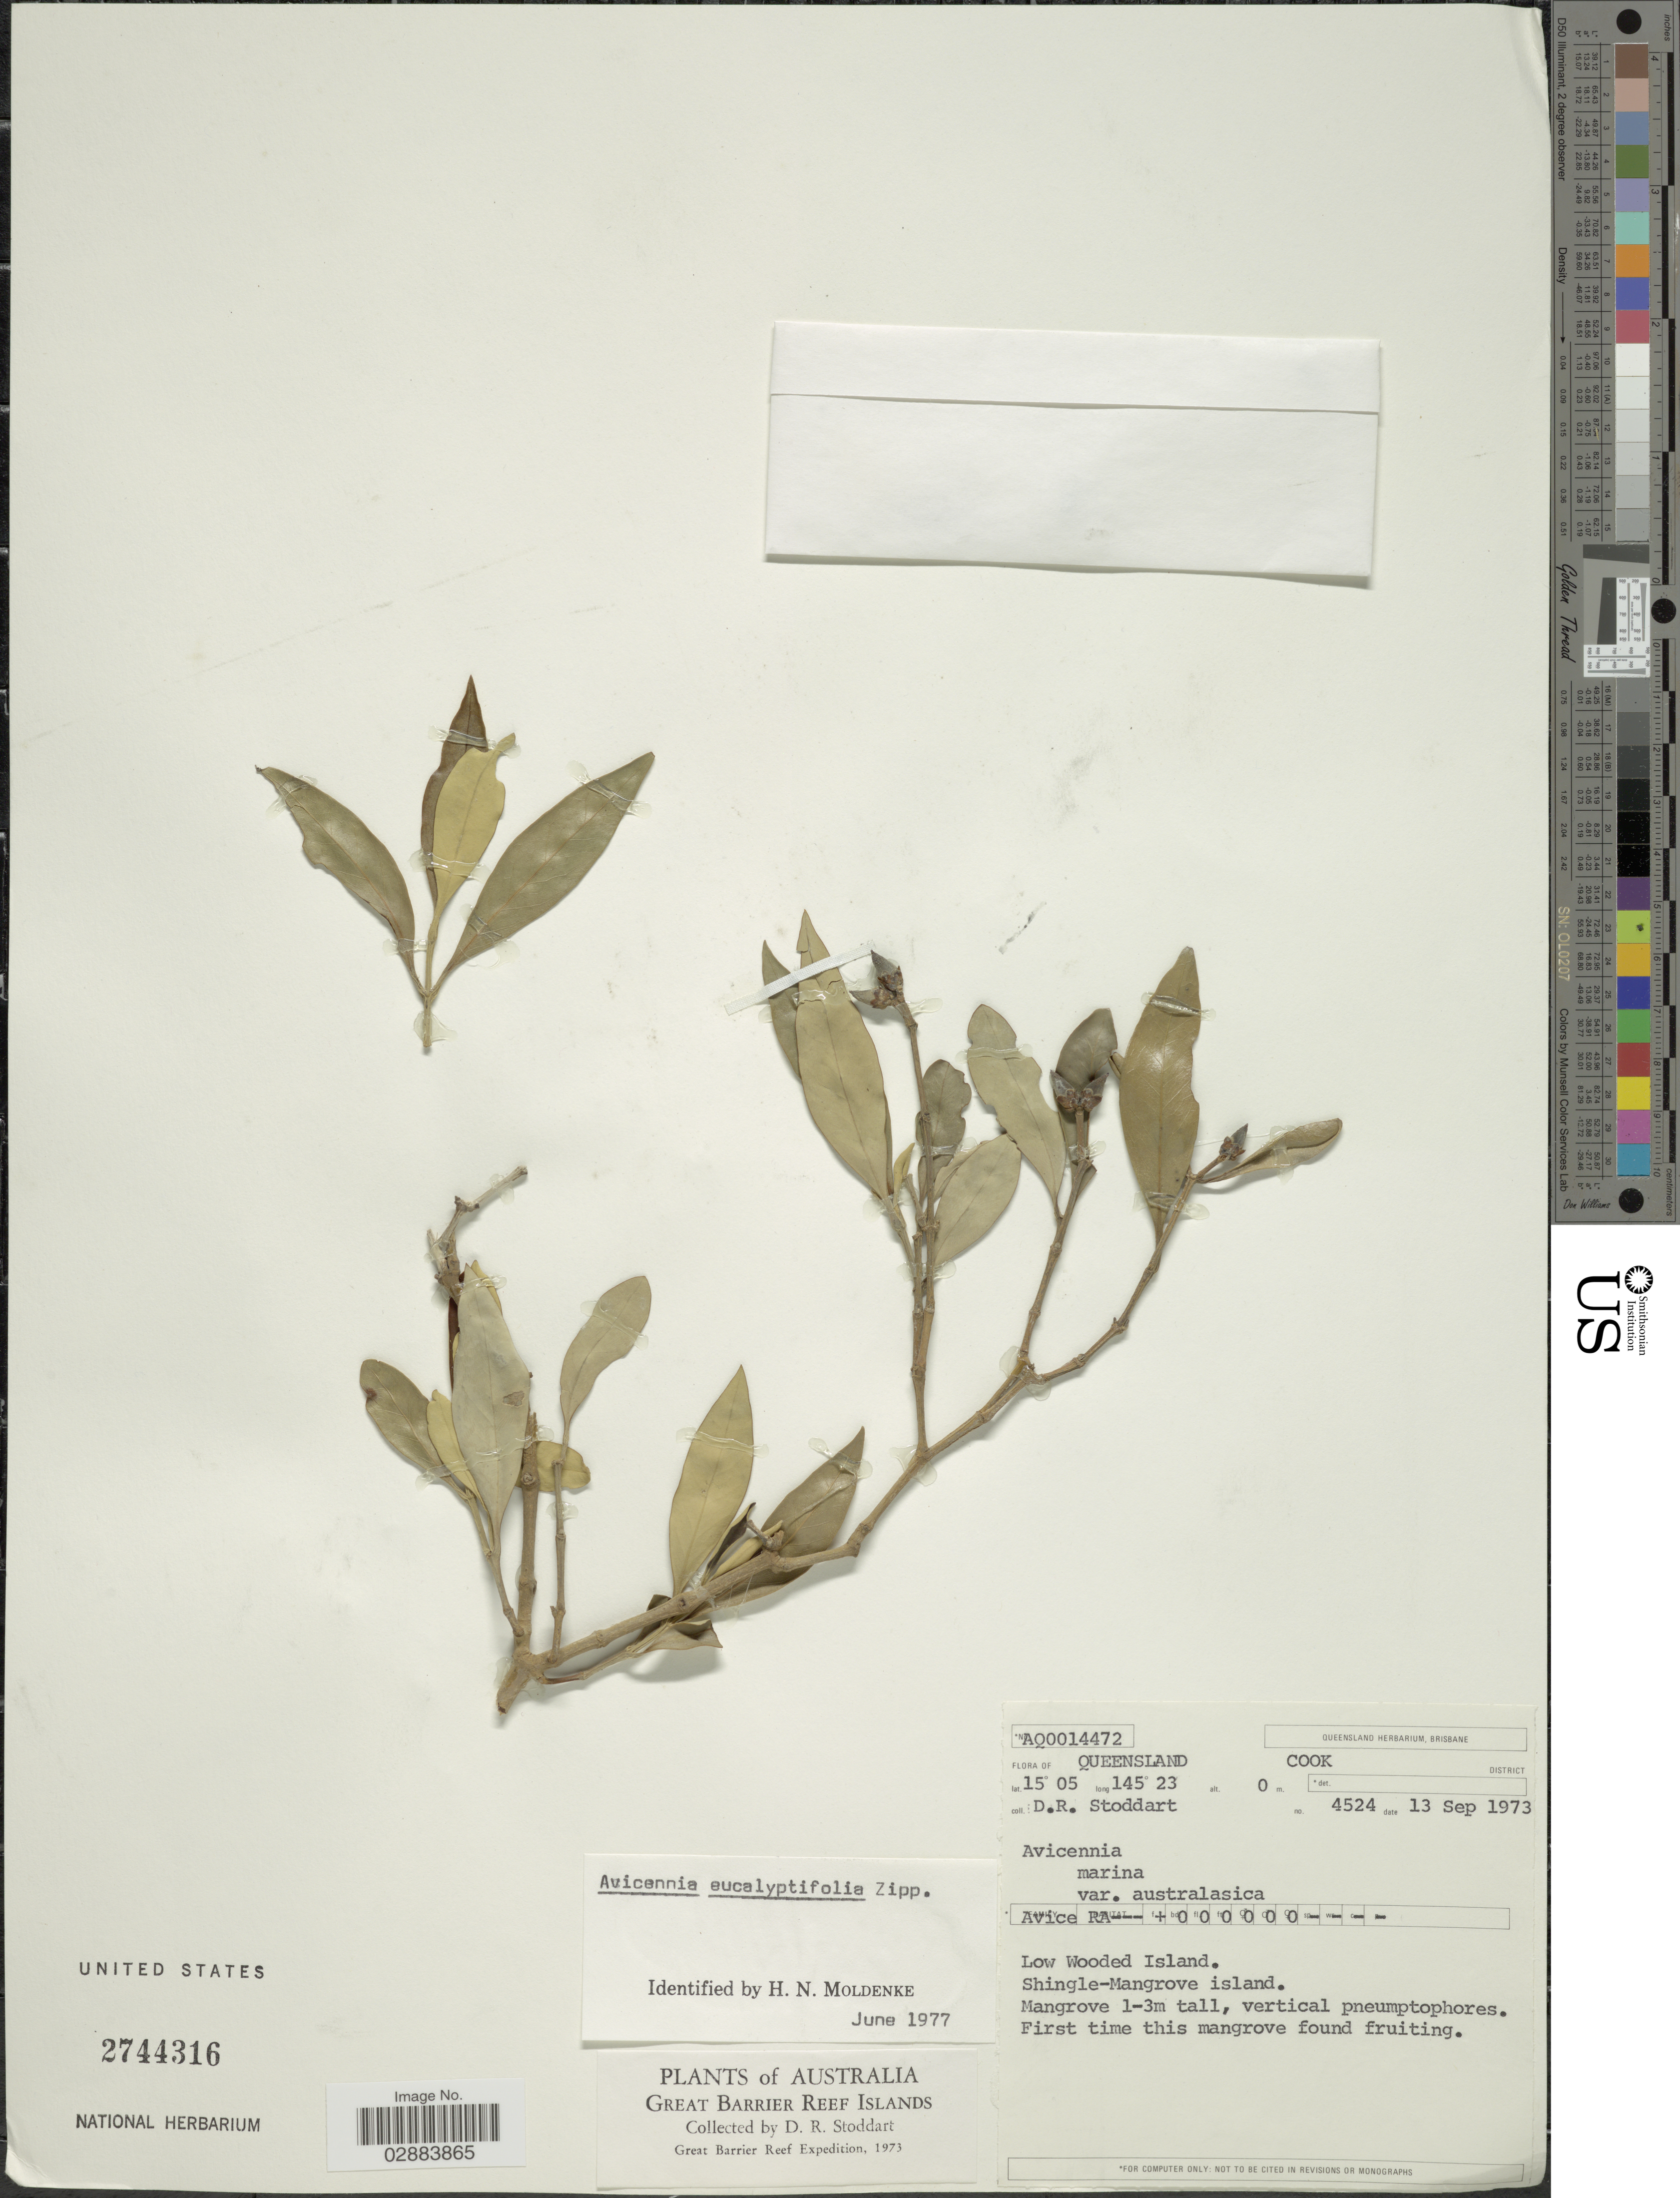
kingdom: Plantae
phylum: Tracheophyta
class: Magnoliopsida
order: Lamiales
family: Acanthaceae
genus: Avicennia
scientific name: Avicennia eucalyptifolia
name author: (Valeton) Zipp. ex Moldenke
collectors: D. R. Stoddart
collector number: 4524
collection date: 1973-09-13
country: Australia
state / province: Queensland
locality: Cook District. Low Wooded Island.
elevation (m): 0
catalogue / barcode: US 2744316